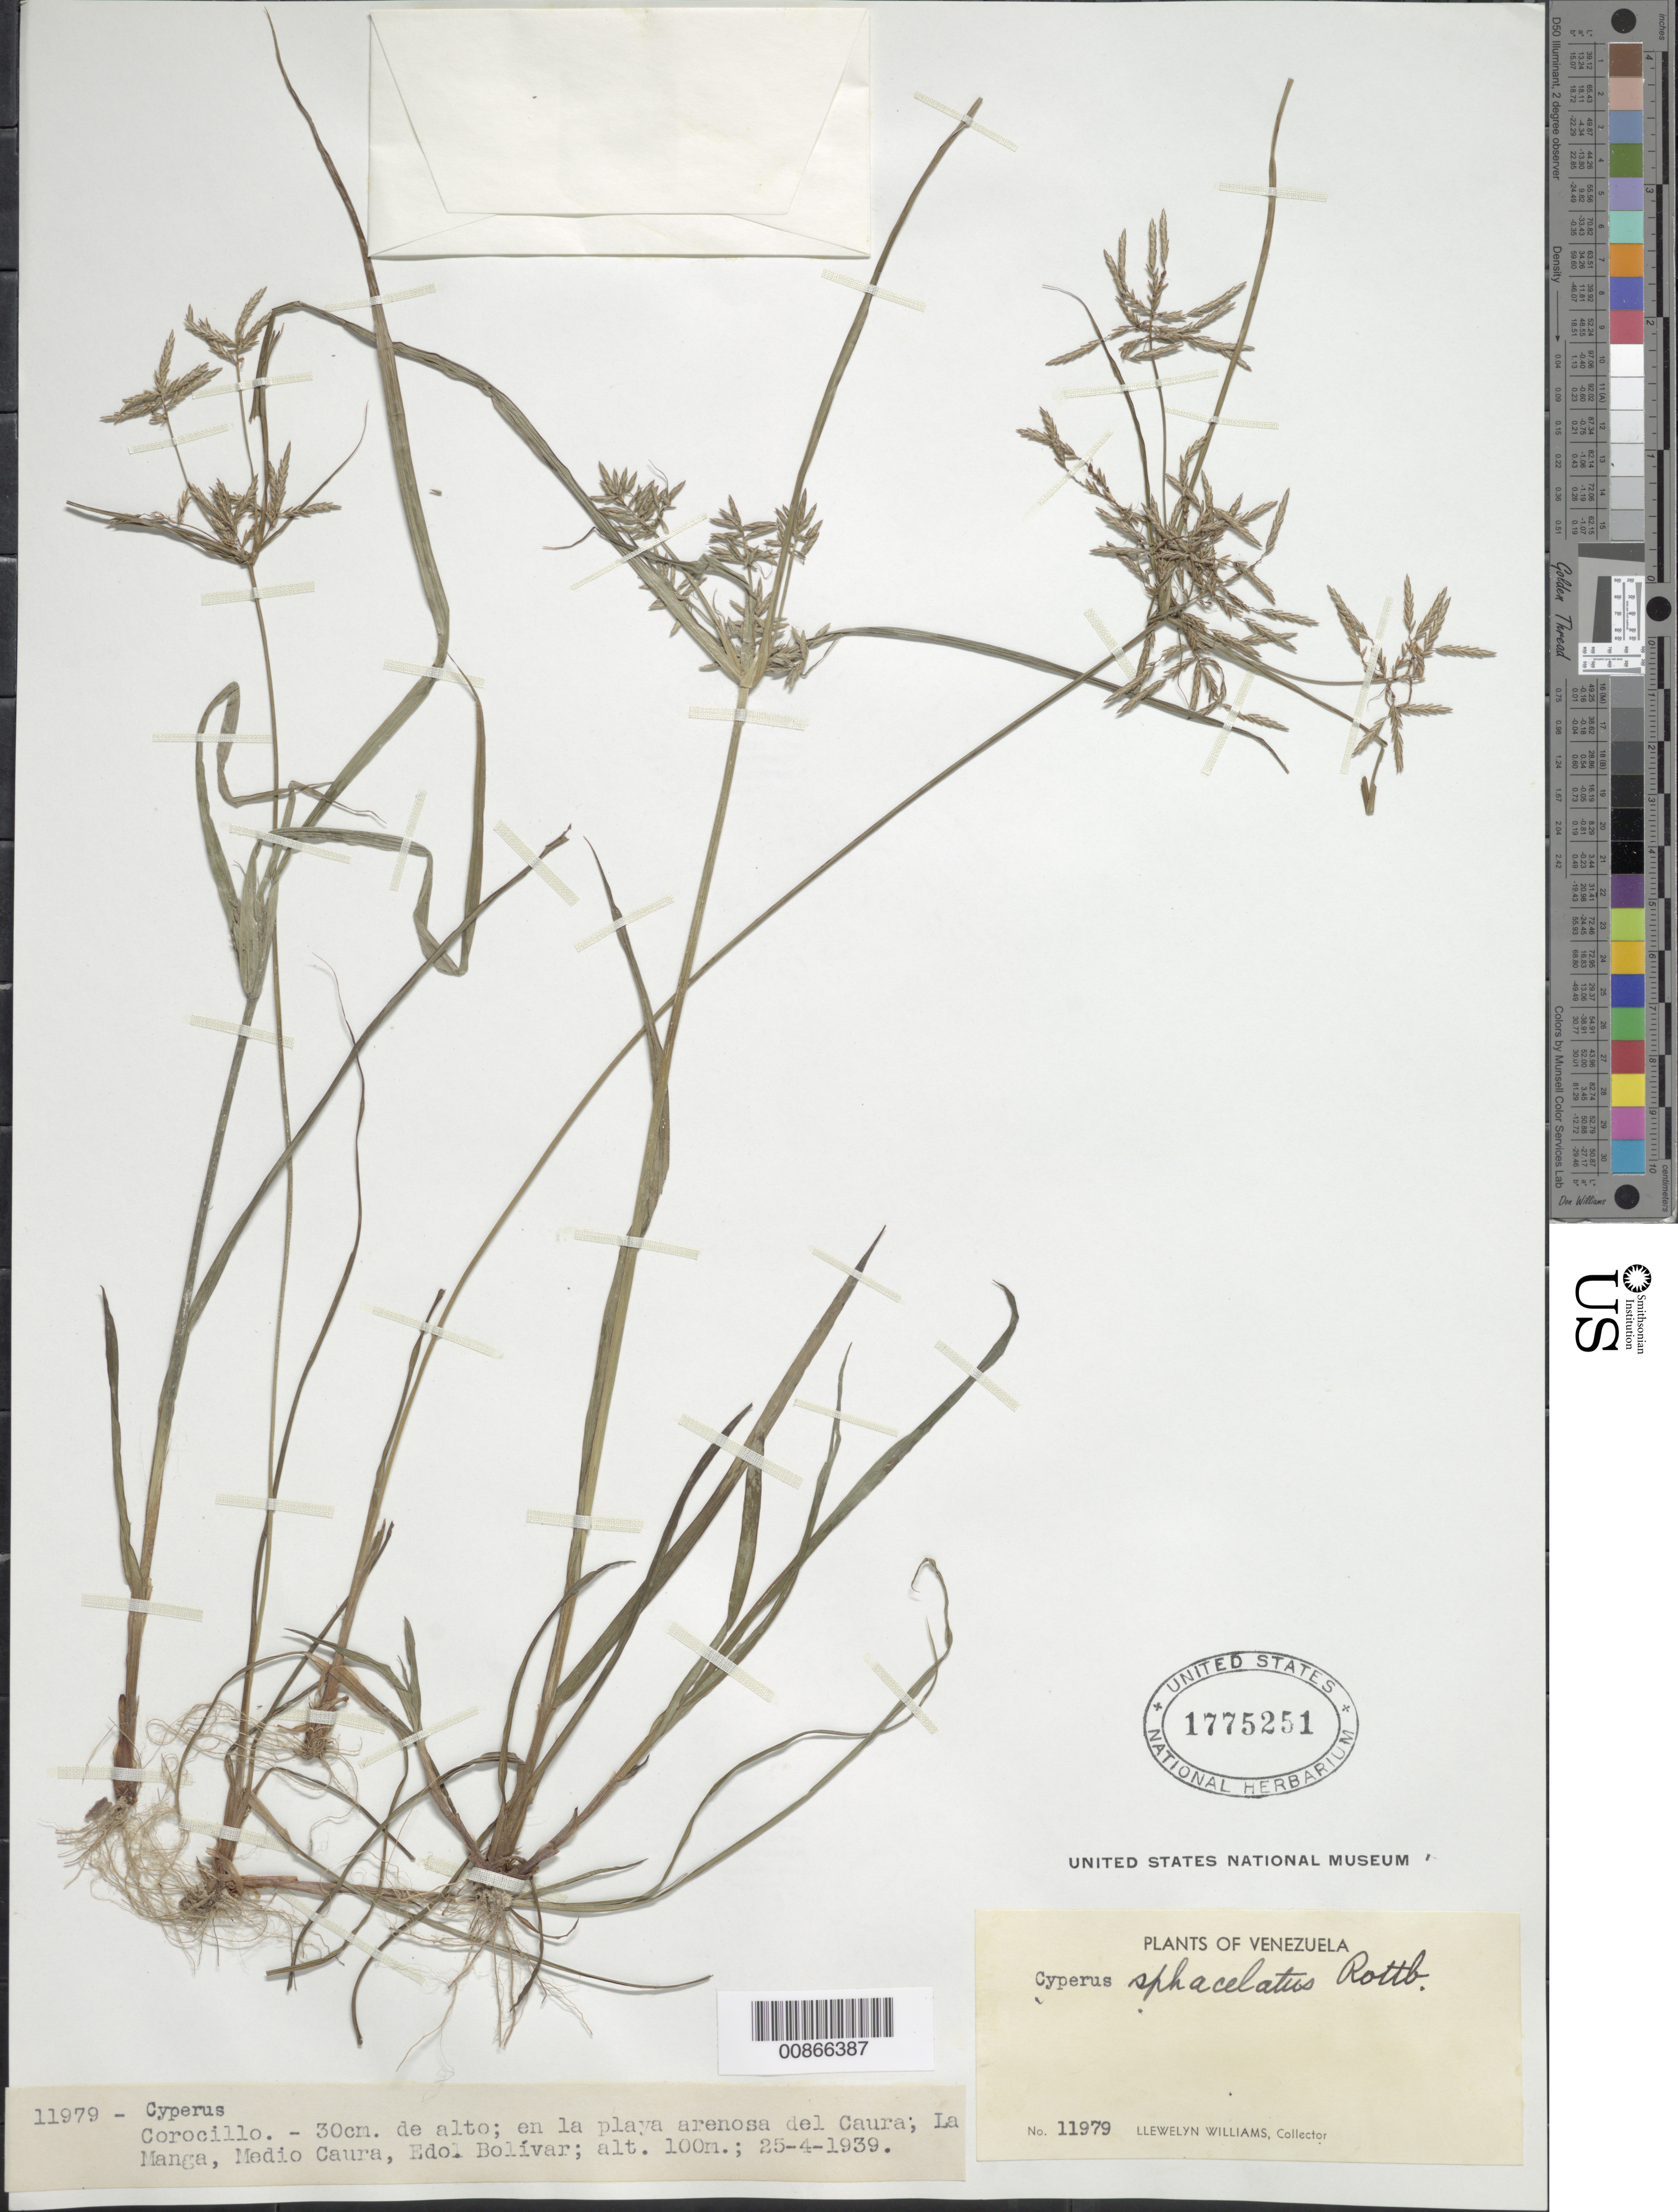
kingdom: Plantae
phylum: Tracheophyta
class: Liliopsida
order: Poales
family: Cyperaceae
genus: Cyperus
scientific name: Cyperus sphacelatus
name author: Rottb.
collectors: Ll. Williams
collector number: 11979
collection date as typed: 25-Apr-39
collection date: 1939-04-25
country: Venezuela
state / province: Bolívar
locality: Caura, La Manga, Medio Caura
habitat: Playa arenosa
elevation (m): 100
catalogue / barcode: US 1775251